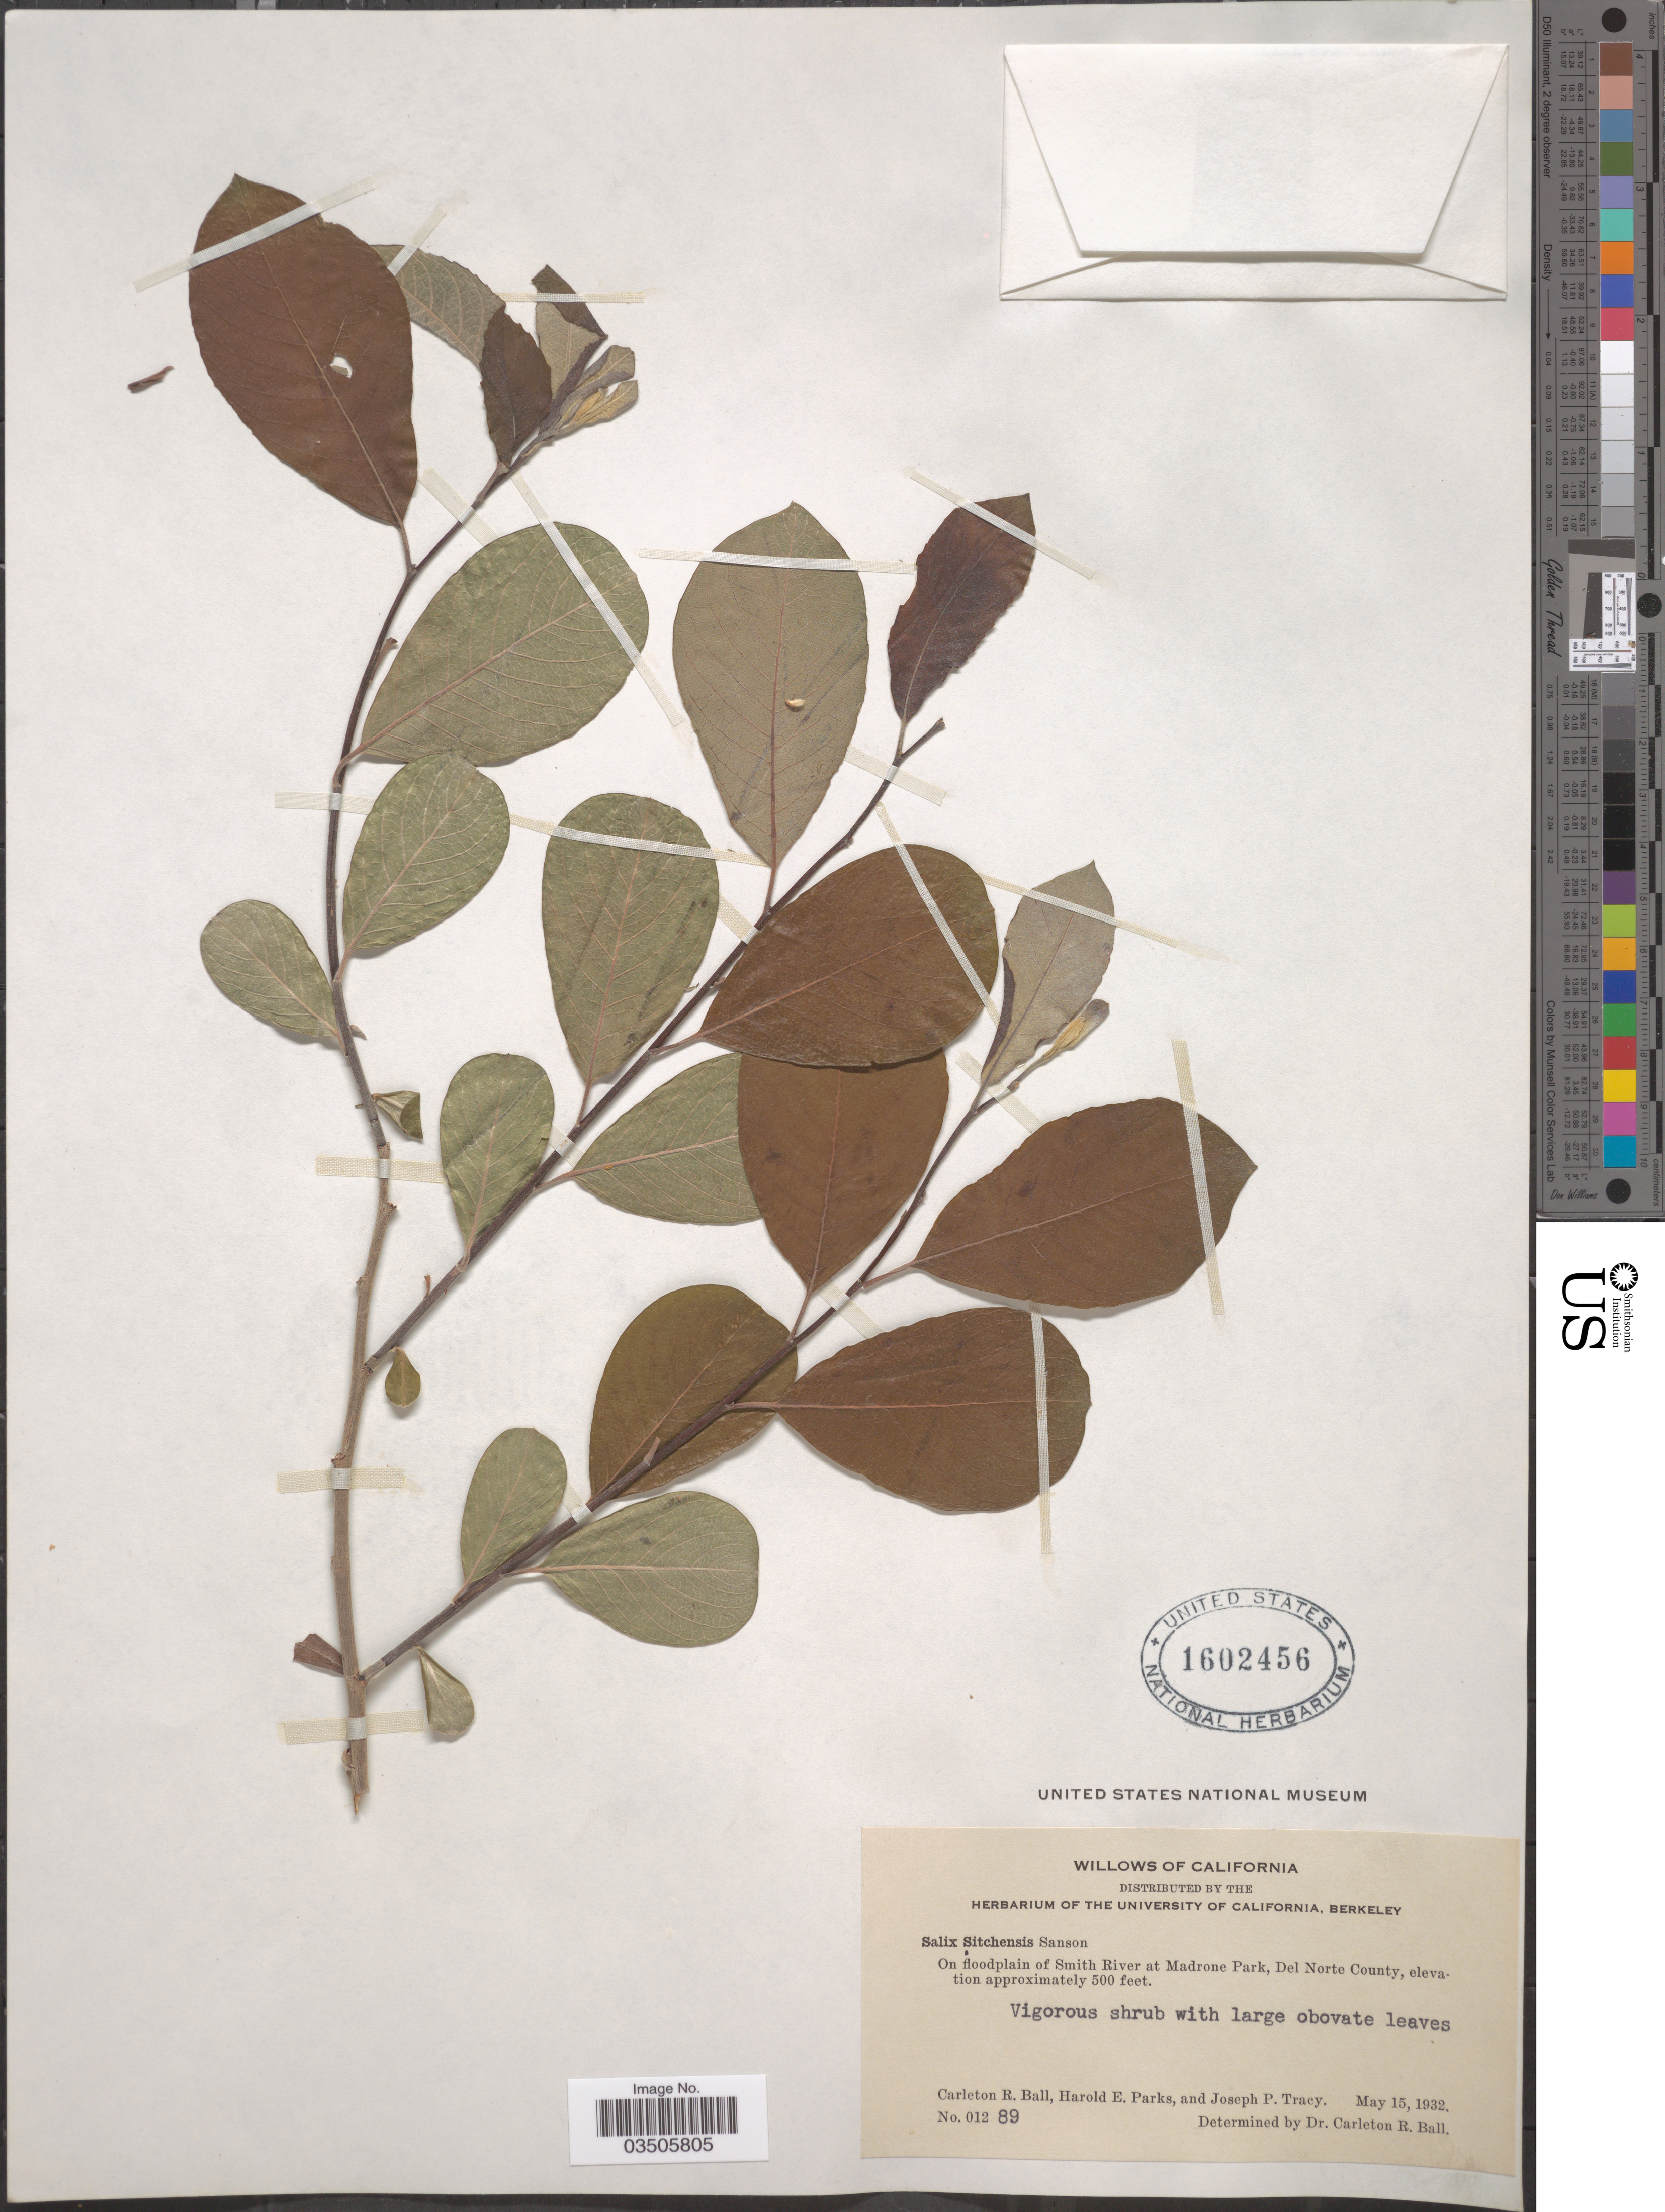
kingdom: Plantae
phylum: Tracheophyta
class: Magnoliopsida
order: Malpighiales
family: Salicaceae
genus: Salix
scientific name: Salix sitchensis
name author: Sanson ex Bong.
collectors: C. R. Ball, H. E. Parks & J. Tracy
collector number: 01289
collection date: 1932-05-15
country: United States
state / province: California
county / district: Del Norte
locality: On floodplain of Smith River at Madrone Park, Del Norte County.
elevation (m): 152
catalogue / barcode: US 1602456